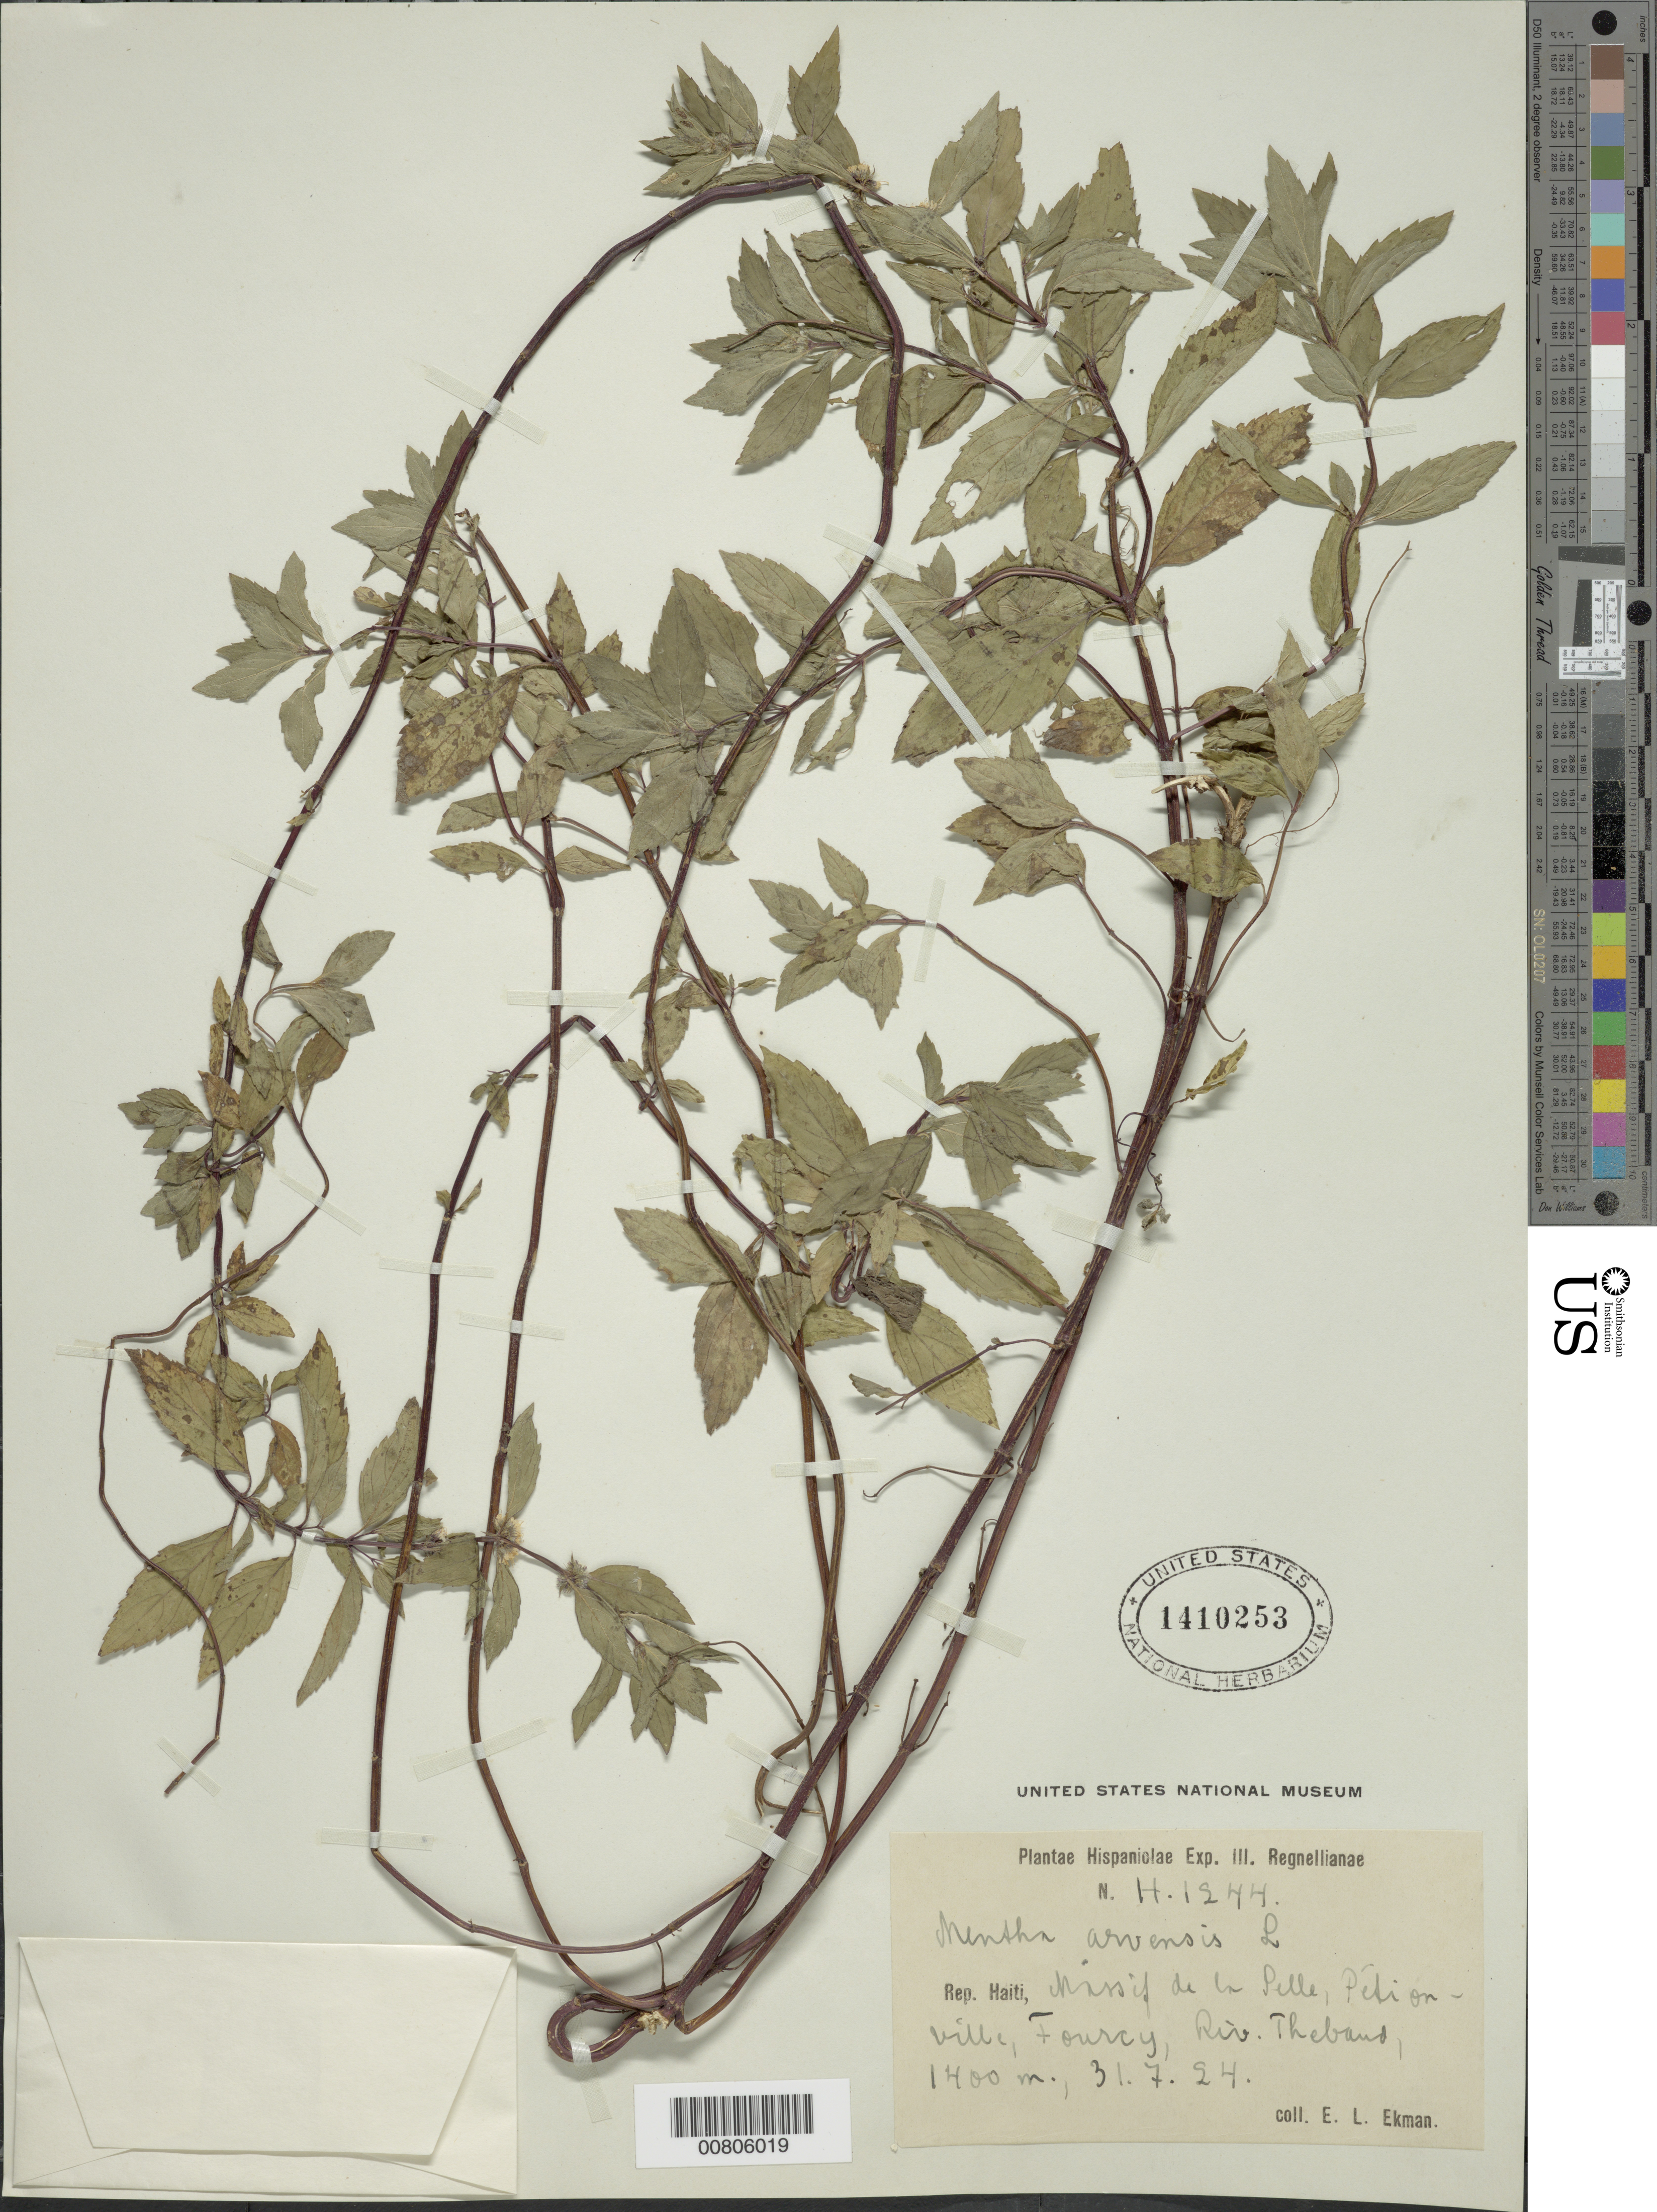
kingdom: Plantae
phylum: Tracheophyta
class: Magnoliopsida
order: Lamiales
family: Lamiaceae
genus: Mentha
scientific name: Mentha arvensis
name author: L.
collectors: E. L. Ekman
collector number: H 1244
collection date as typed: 31 Jul 1924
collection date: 1924-07-31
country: Haiti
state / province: Ouest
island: Hispaniola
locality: Massif de la Selle, Pétionville, Fourcy, Riv. Thebaud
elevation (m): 1400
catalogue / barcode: US 1410253